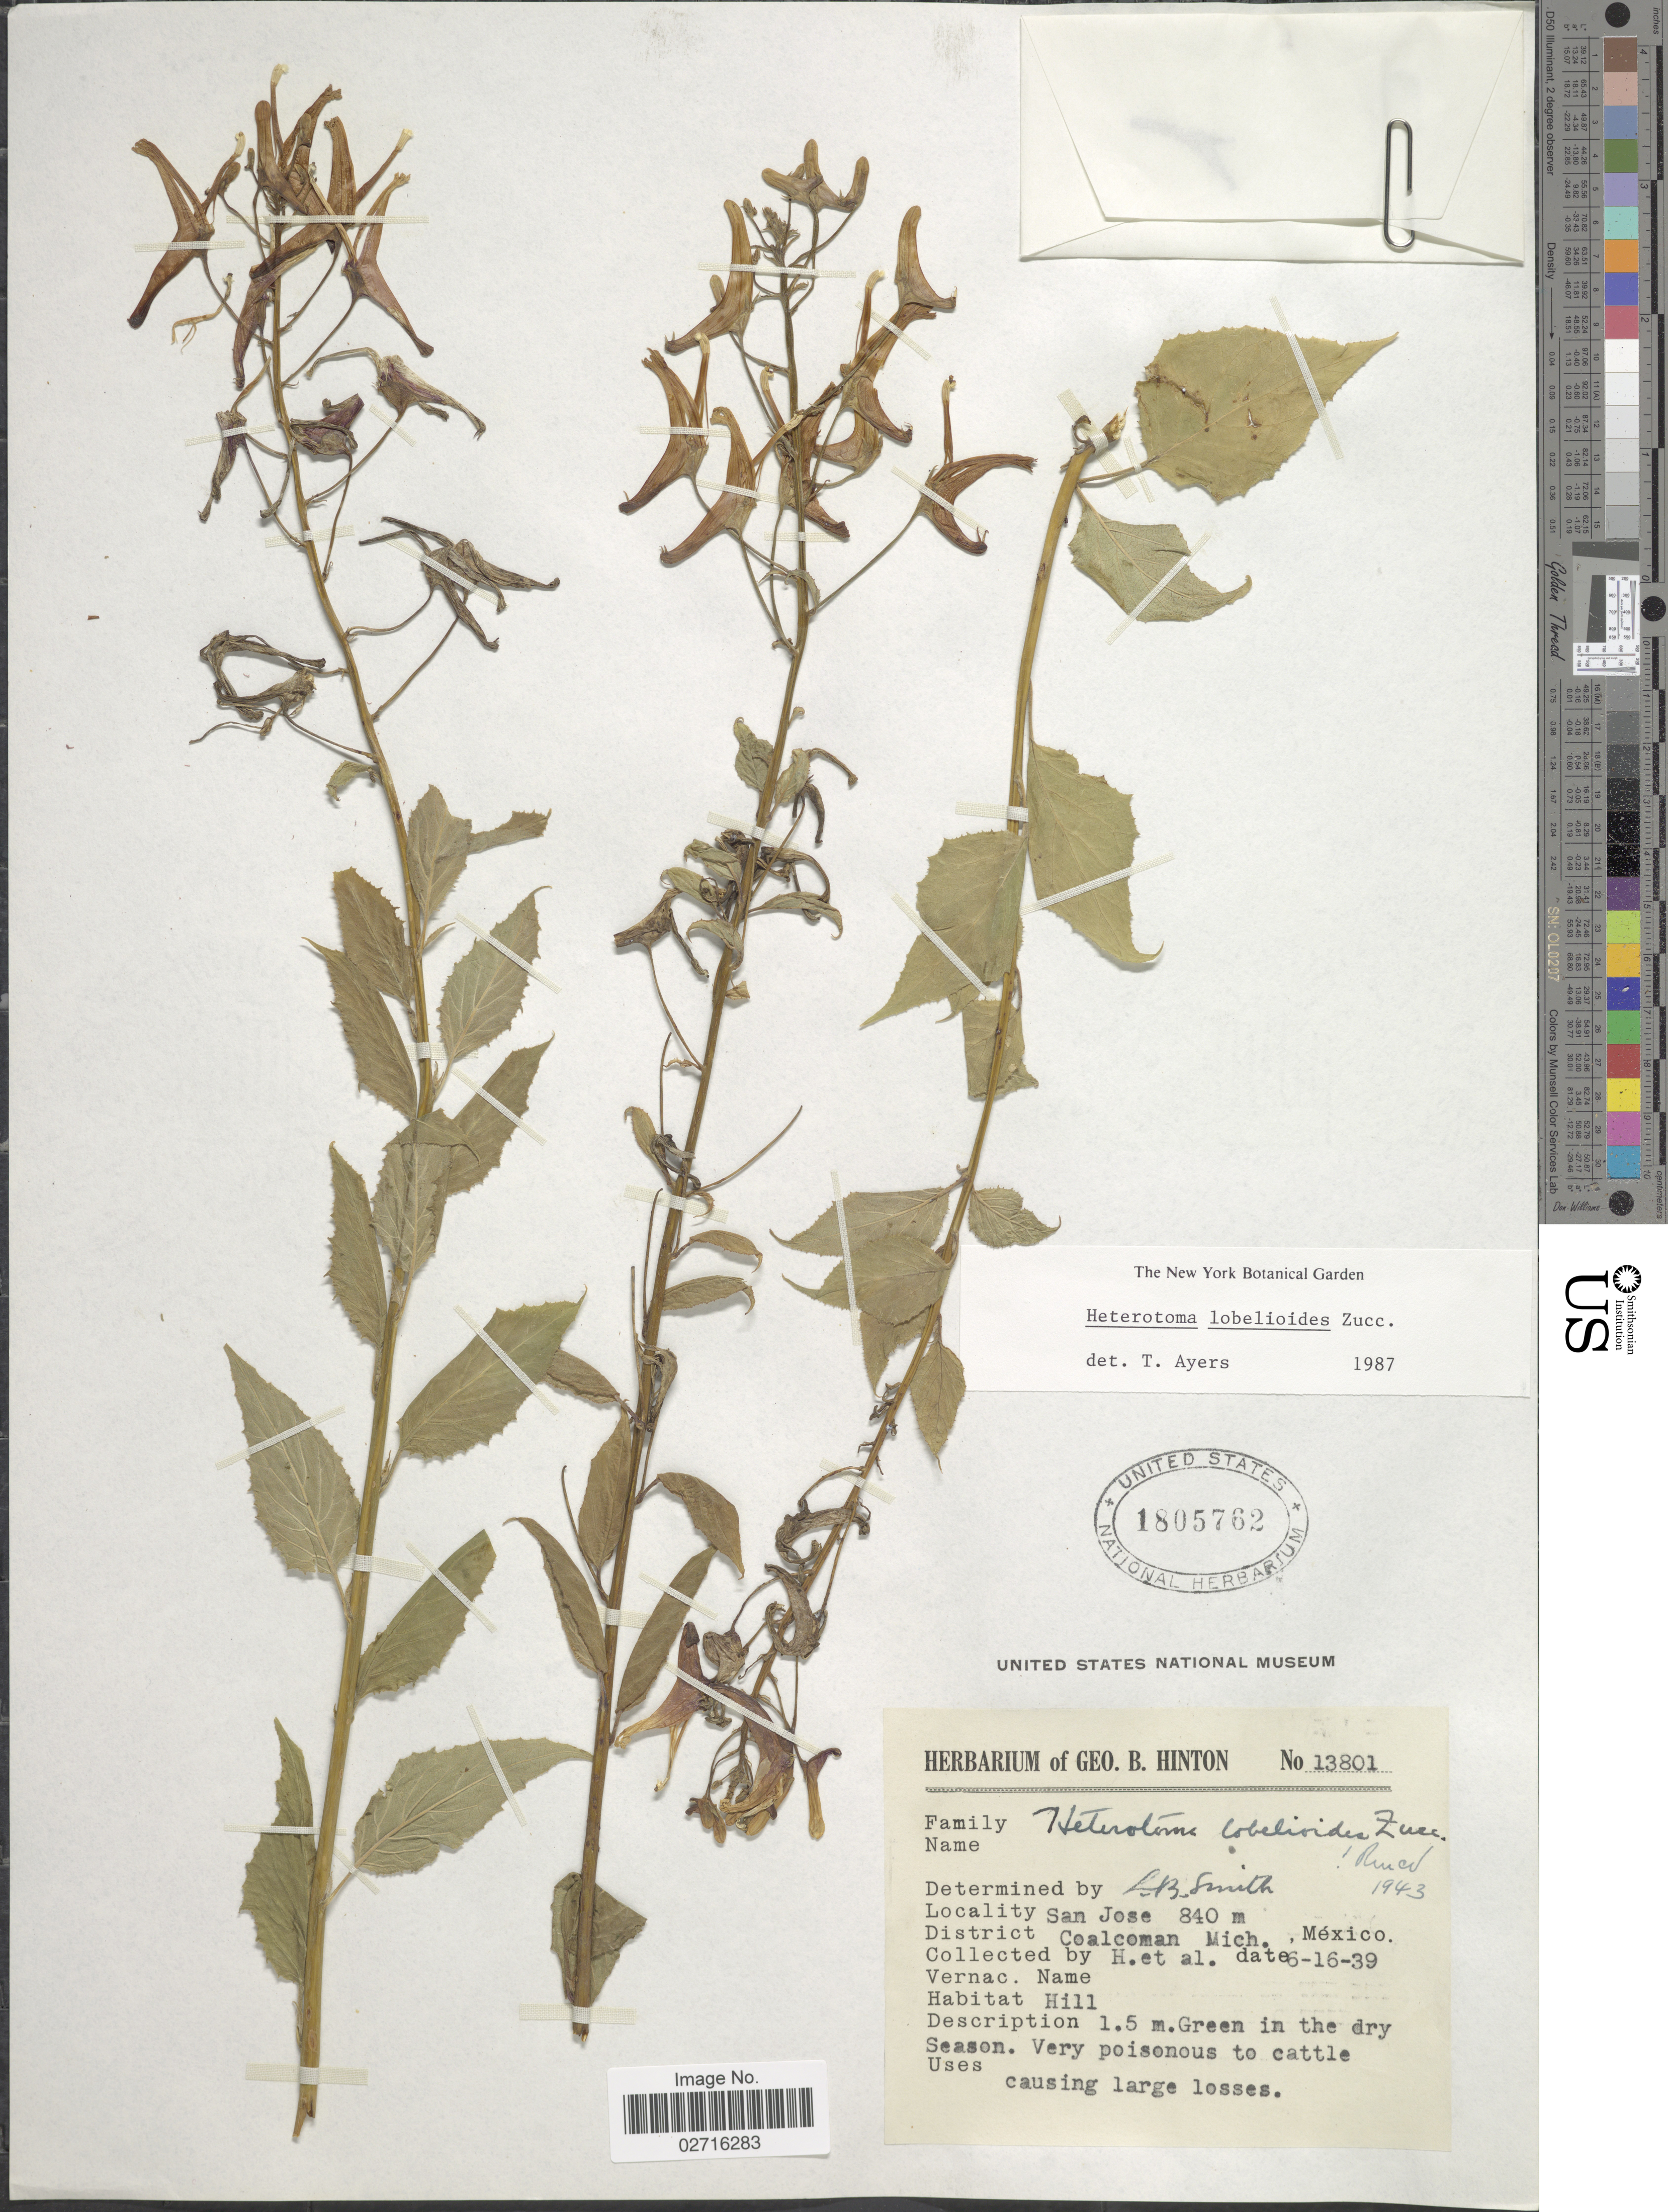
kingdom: Plantae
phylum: Tracheophyta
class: Magnoliopsida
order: Asterales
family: Campanulaceae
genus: Heterotoma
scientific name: Heterotoma lobelioides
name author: Zucc.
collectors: G. B. Hinton & et al.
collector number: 13801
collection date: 1939-06-16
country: Mexico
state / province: Michoacán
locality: San Jose, District Coalcoman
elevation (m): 840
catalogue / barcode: US 1805762